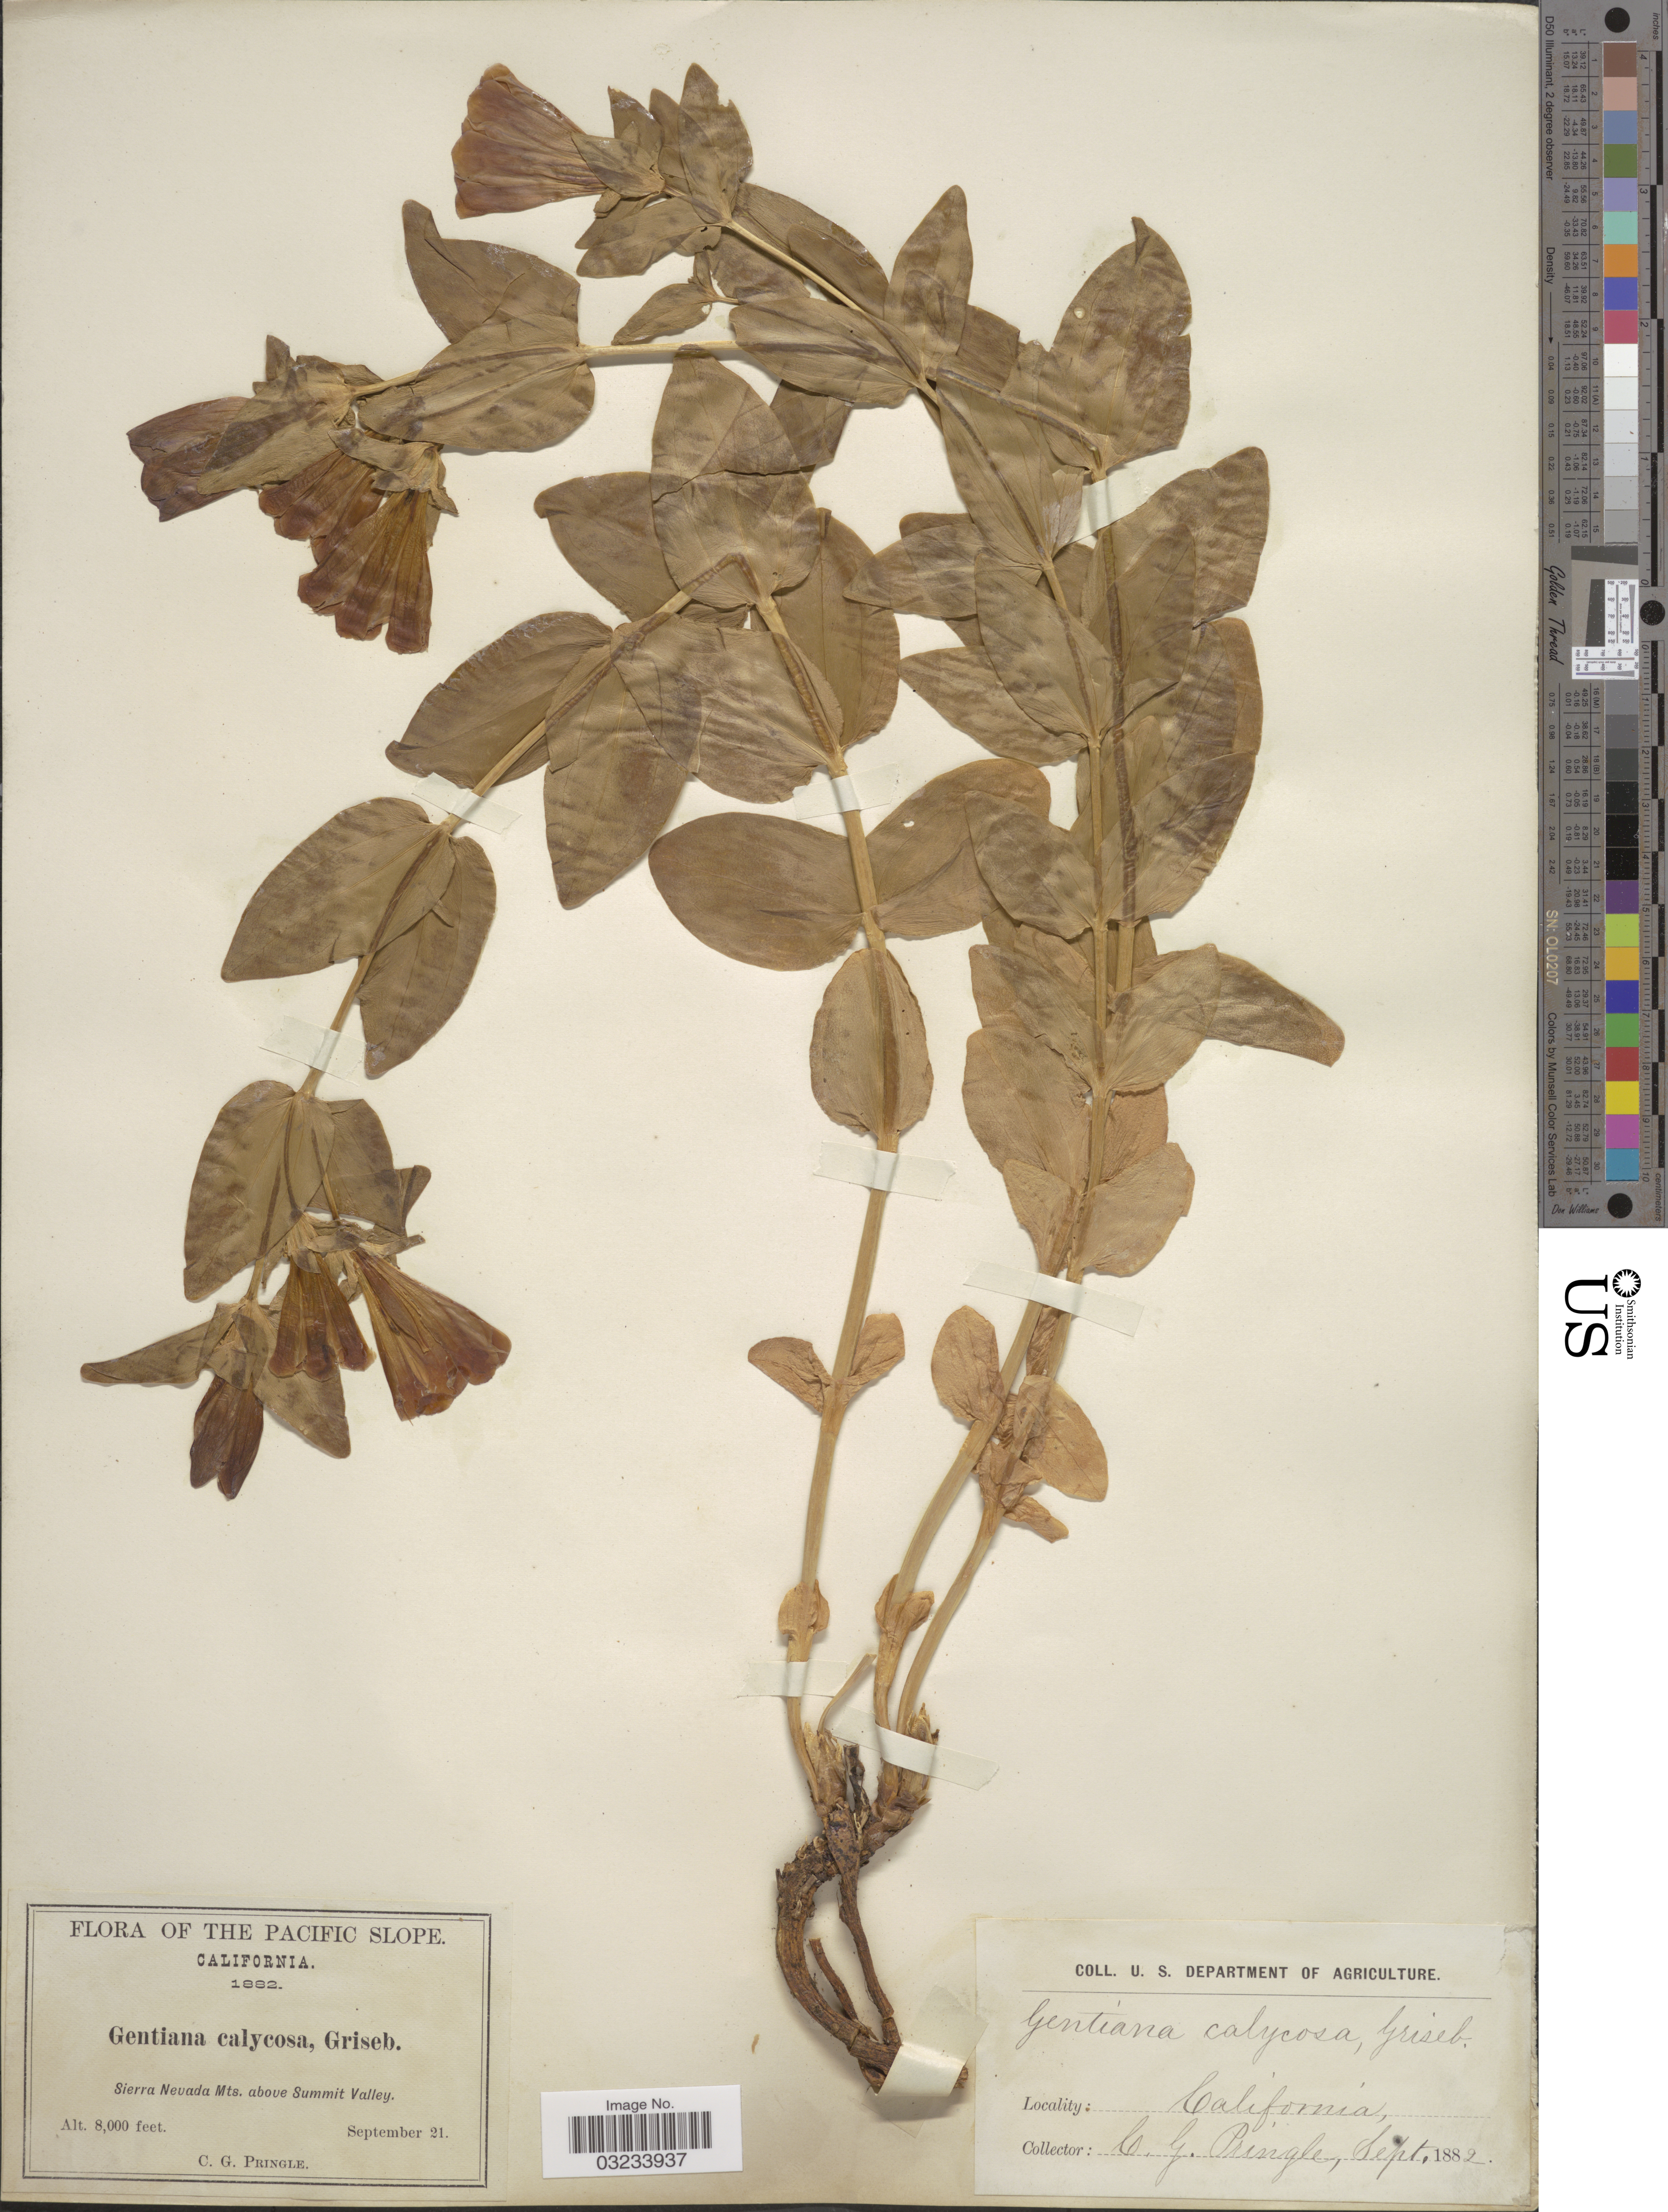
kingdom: Plantae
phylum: Tracheophyta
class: Magnoliopsida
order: Gentianales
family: Gentianaceae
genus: Gentiana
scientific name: Gentiana calycosa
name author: Griseb.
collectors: C. G. Pringle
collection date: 1882-09-21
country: United States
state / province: California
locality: The Pacific Slope, Sierra Nevada Mts. above Summit Valley.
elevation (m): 2438